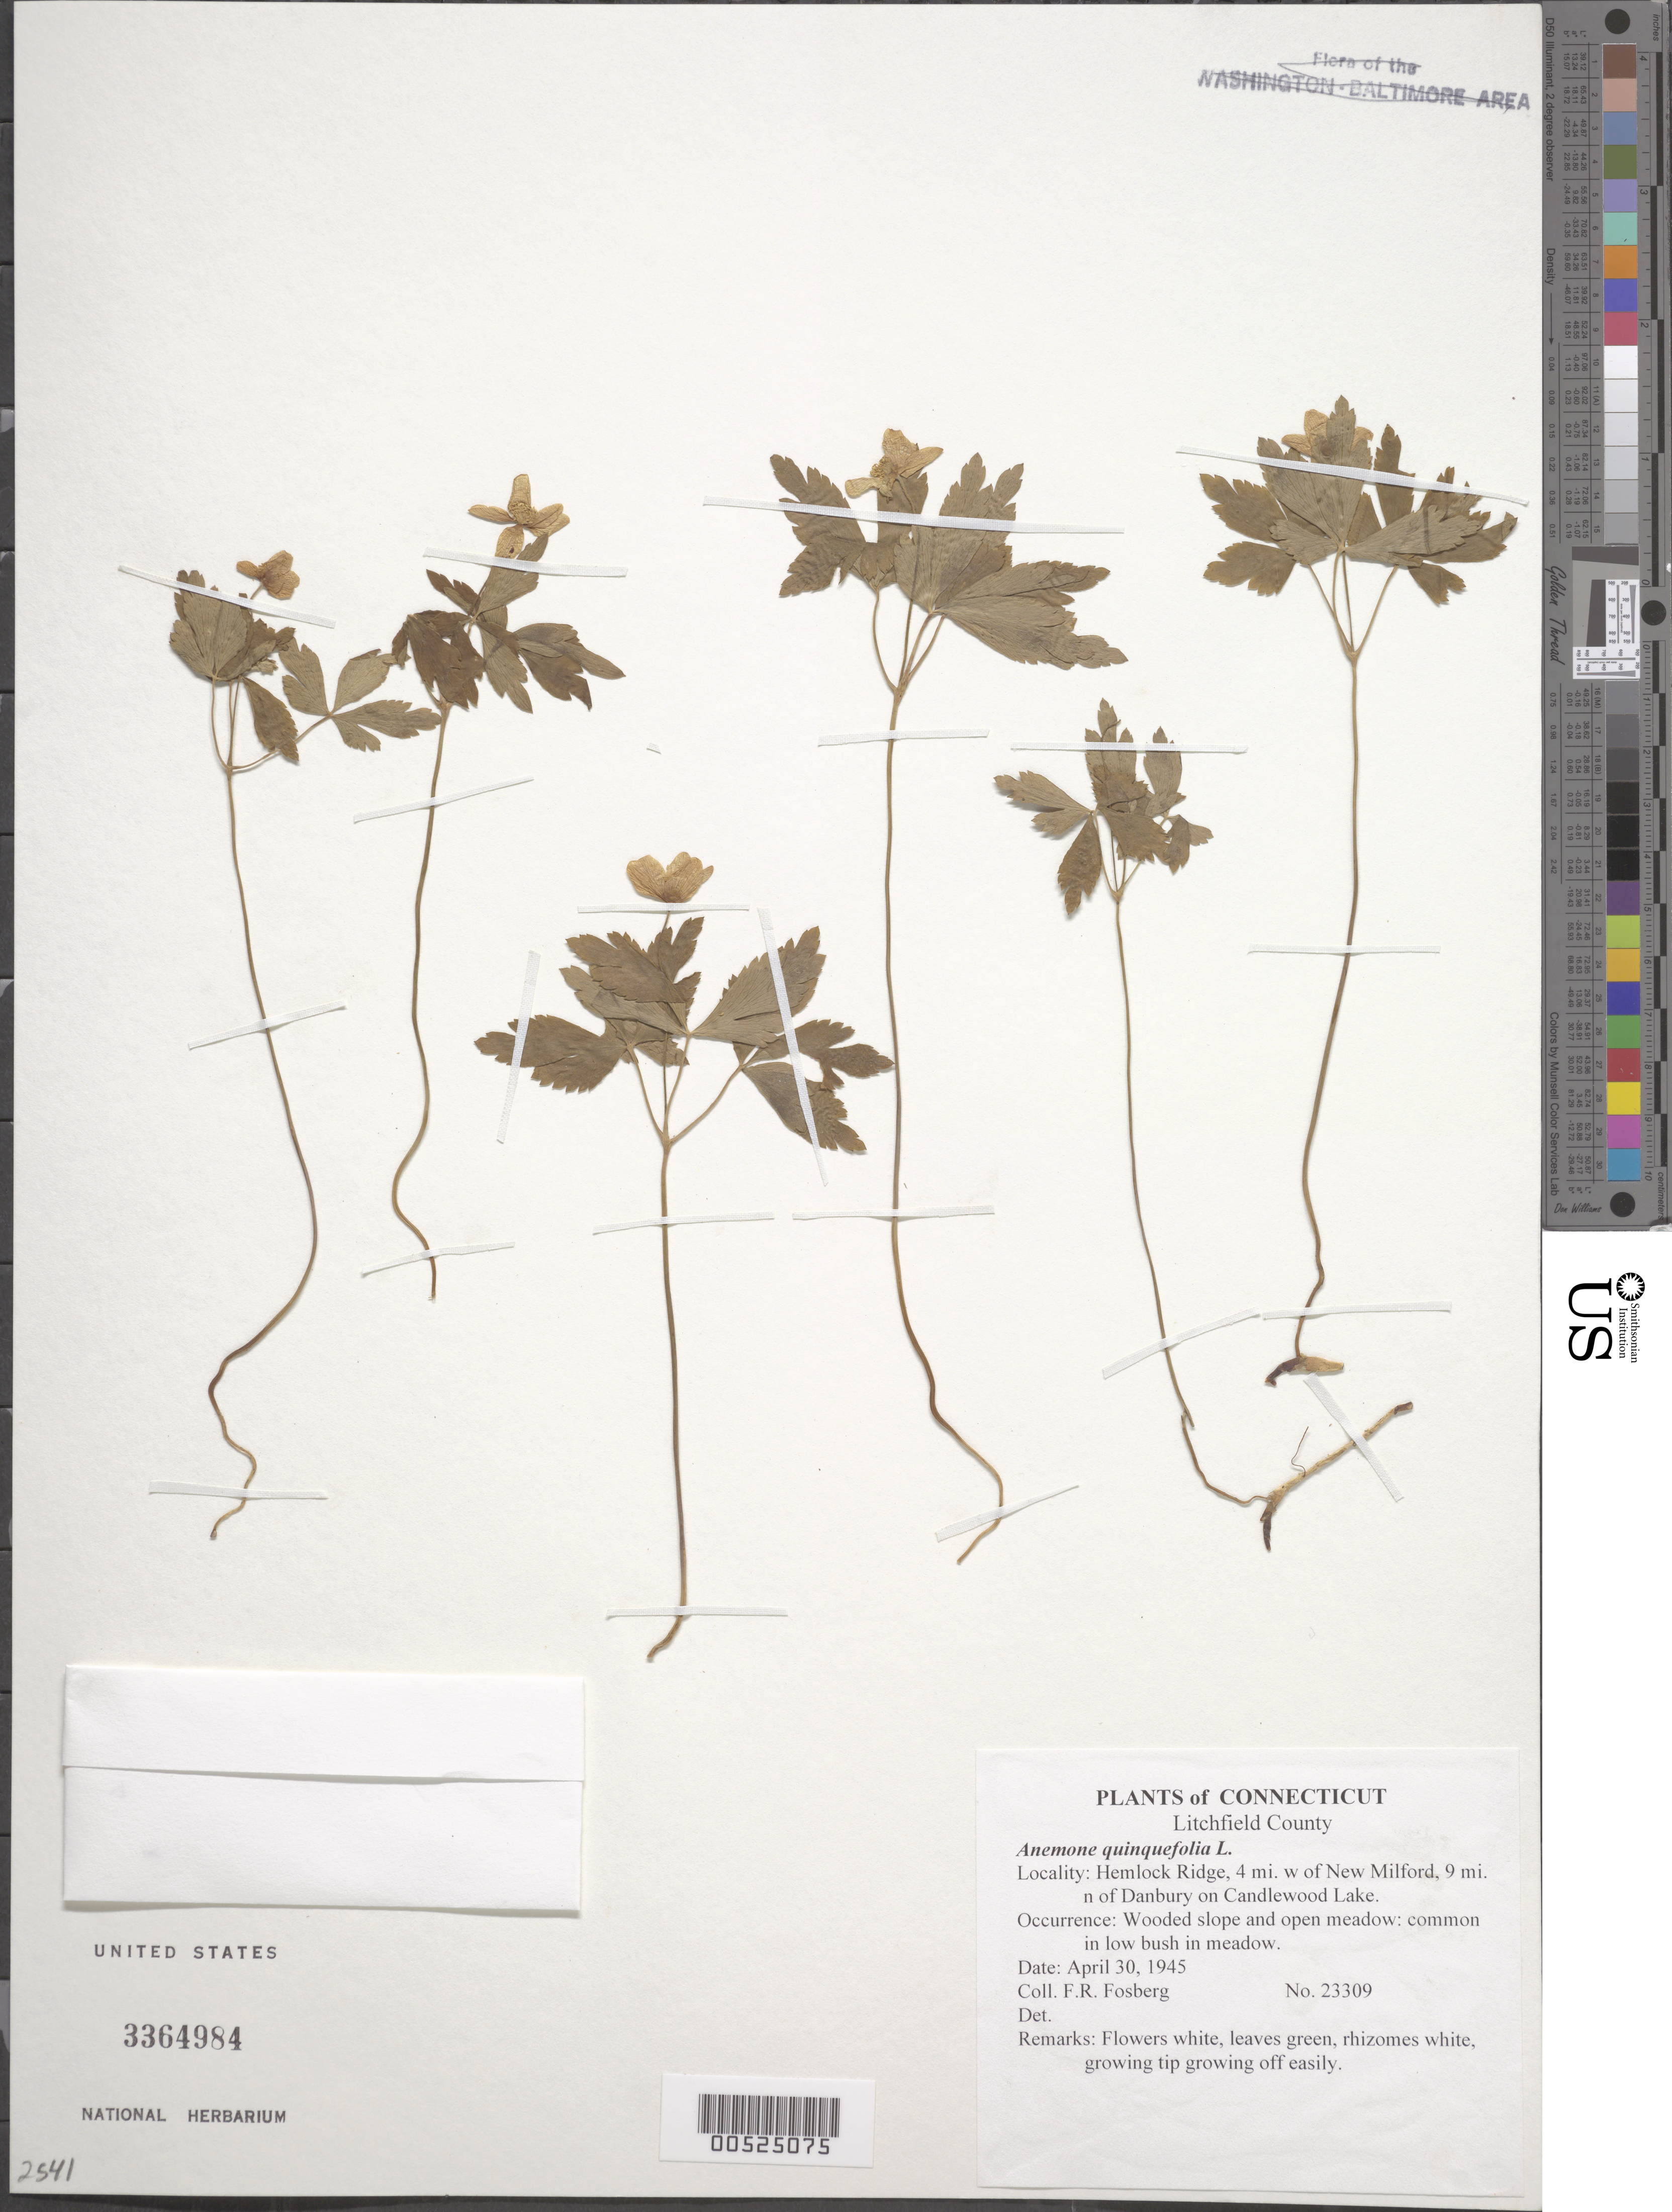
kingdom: Plantae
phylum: Tracheophyta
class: Magnoliopsida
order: Ranunculales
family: Ranunculaceae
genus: Anemone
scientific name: Anemone quinquefolia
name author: L.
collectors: F. R. Fosberg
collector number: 23309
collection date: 1945-04-30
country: United States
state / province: Connecticut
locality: Litchfield County. Hemlock Ridge, 4 mi. w of New Milford, 9 mi. n of Danbury on Candlewood Lake.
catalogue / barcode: US 3364984